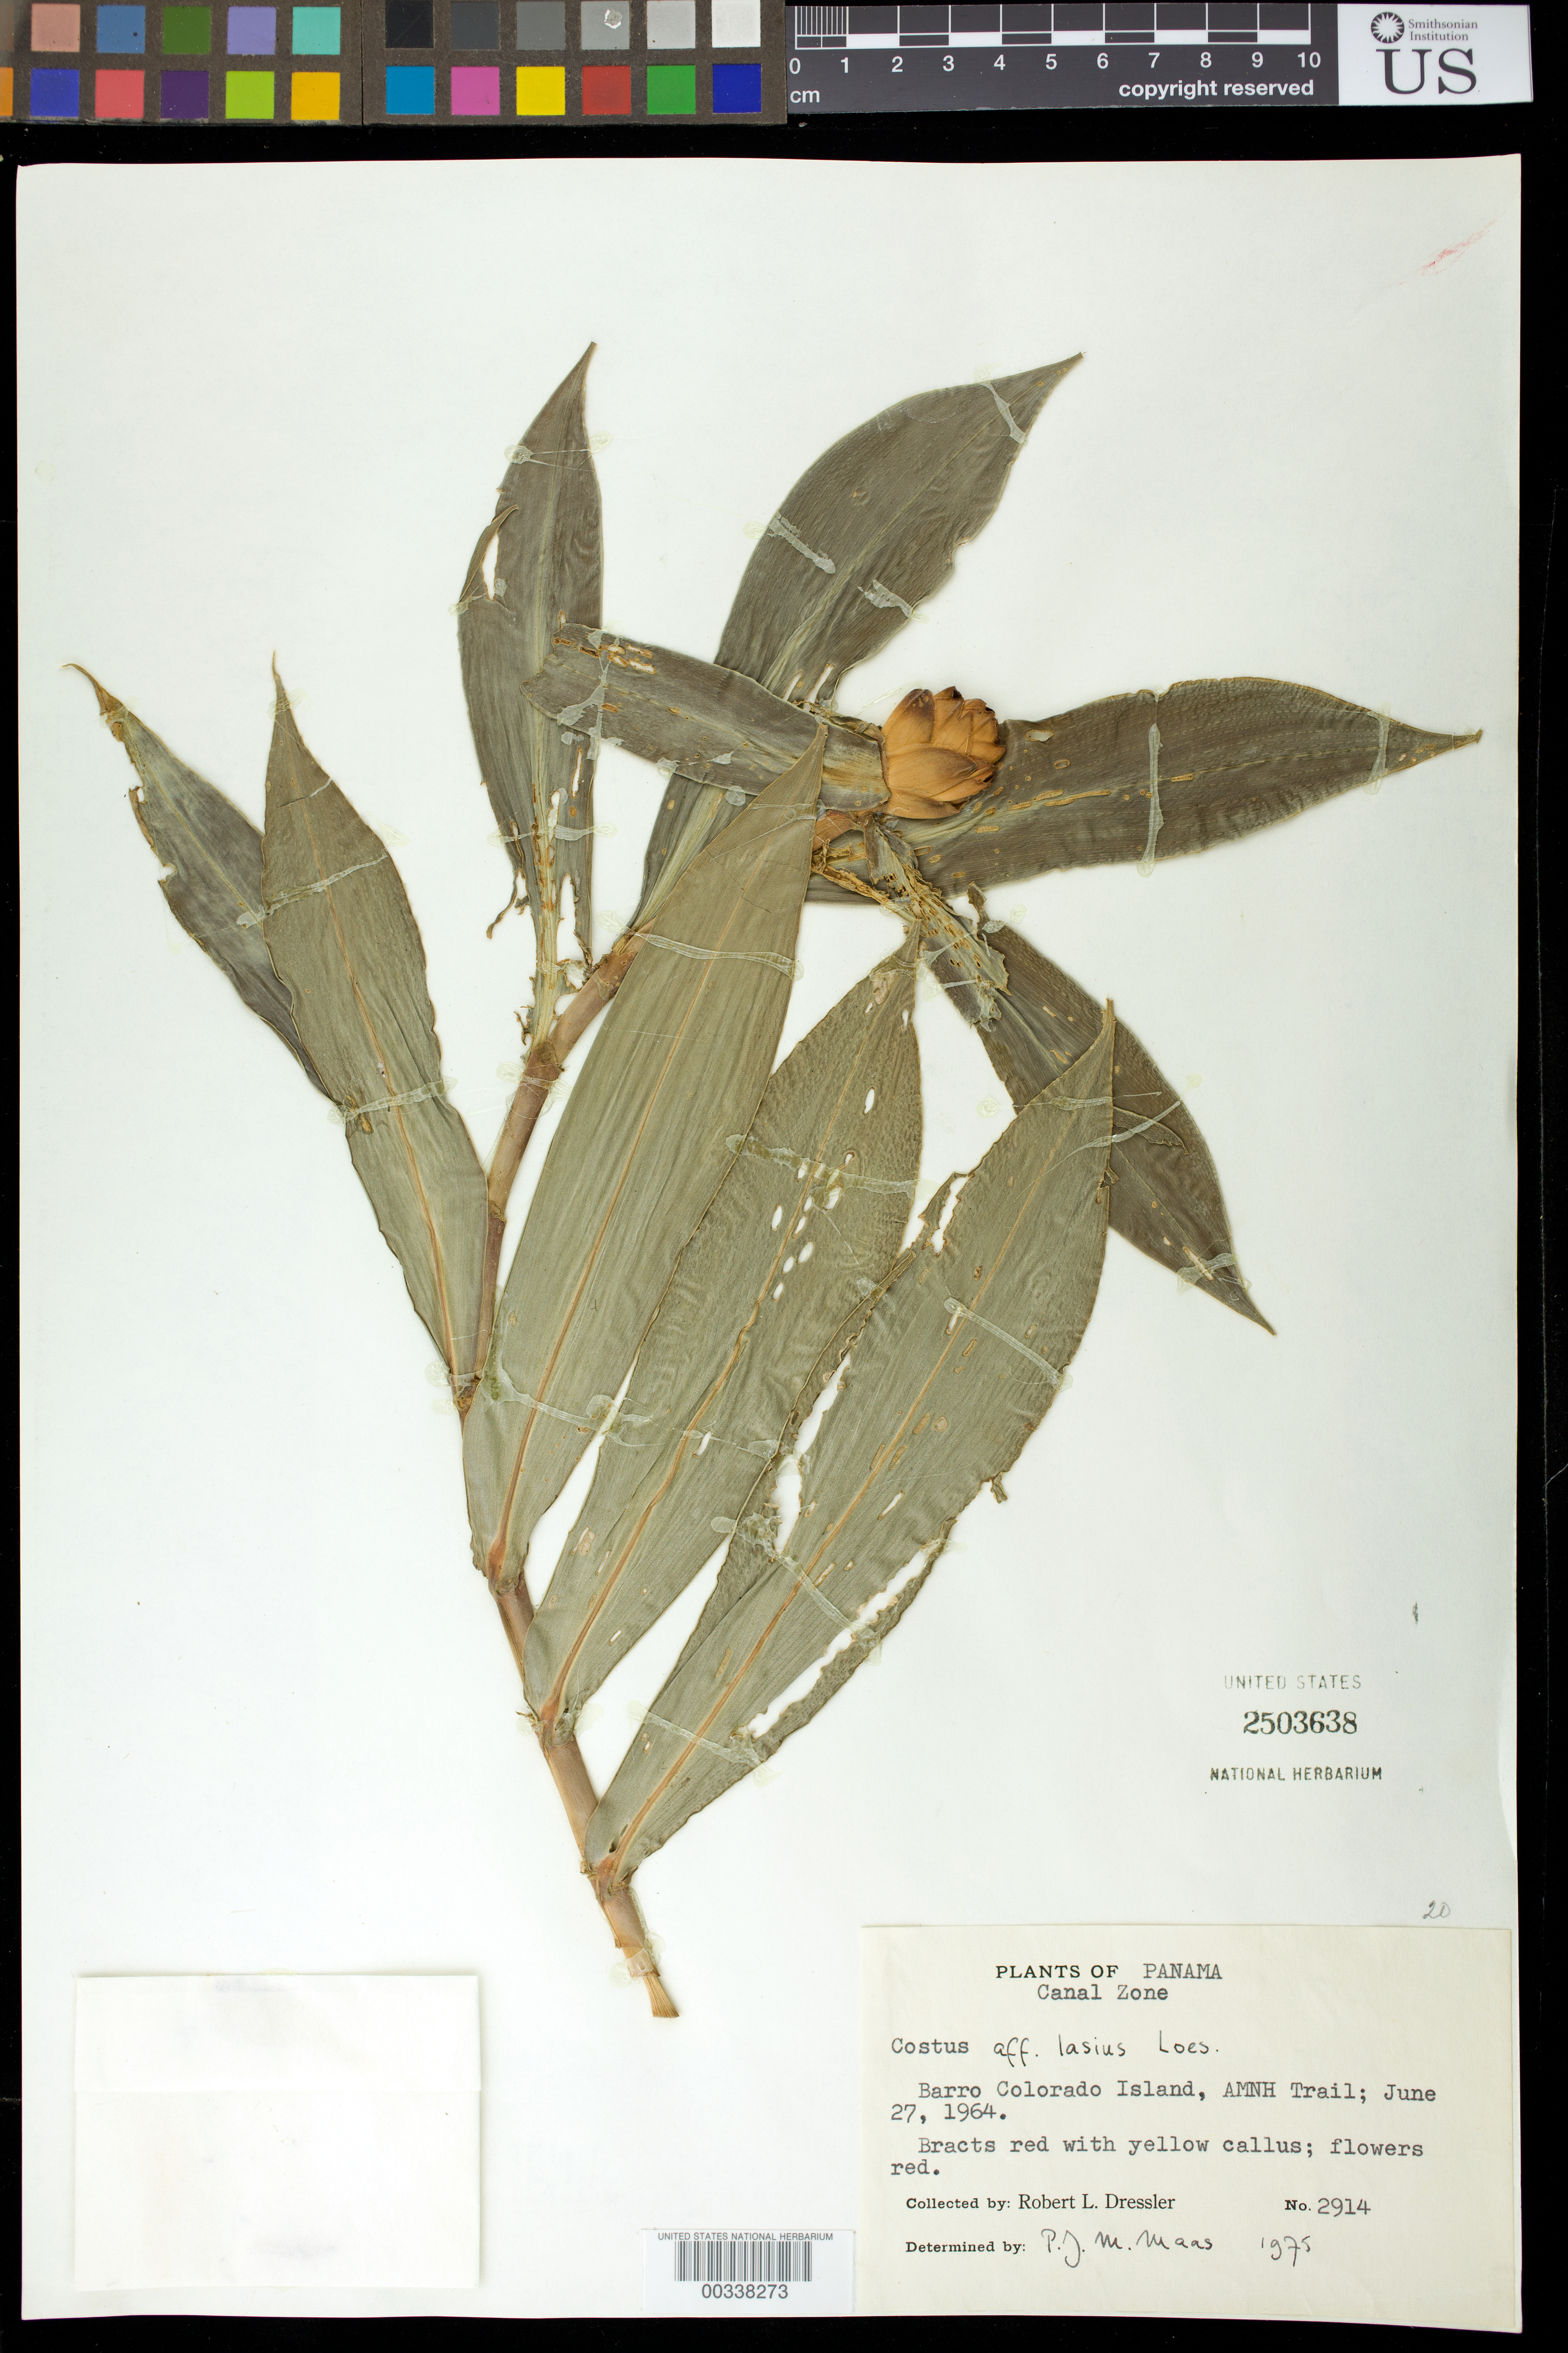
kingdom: Plantae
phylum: Tracheophyta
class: Liliopsida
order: Zingiberales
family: Costaceae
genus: Costus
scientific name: Costus lasius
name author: Loes.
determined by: Maas, Paul J. M.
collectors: R. Dressler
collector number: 2914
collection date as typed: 27 Jun 1964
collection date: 1964-06-27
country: Panama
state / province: Panamá Oeste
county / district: Canal Zone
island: Barro Colorado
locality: Amor Trail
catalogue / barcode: US 2503638